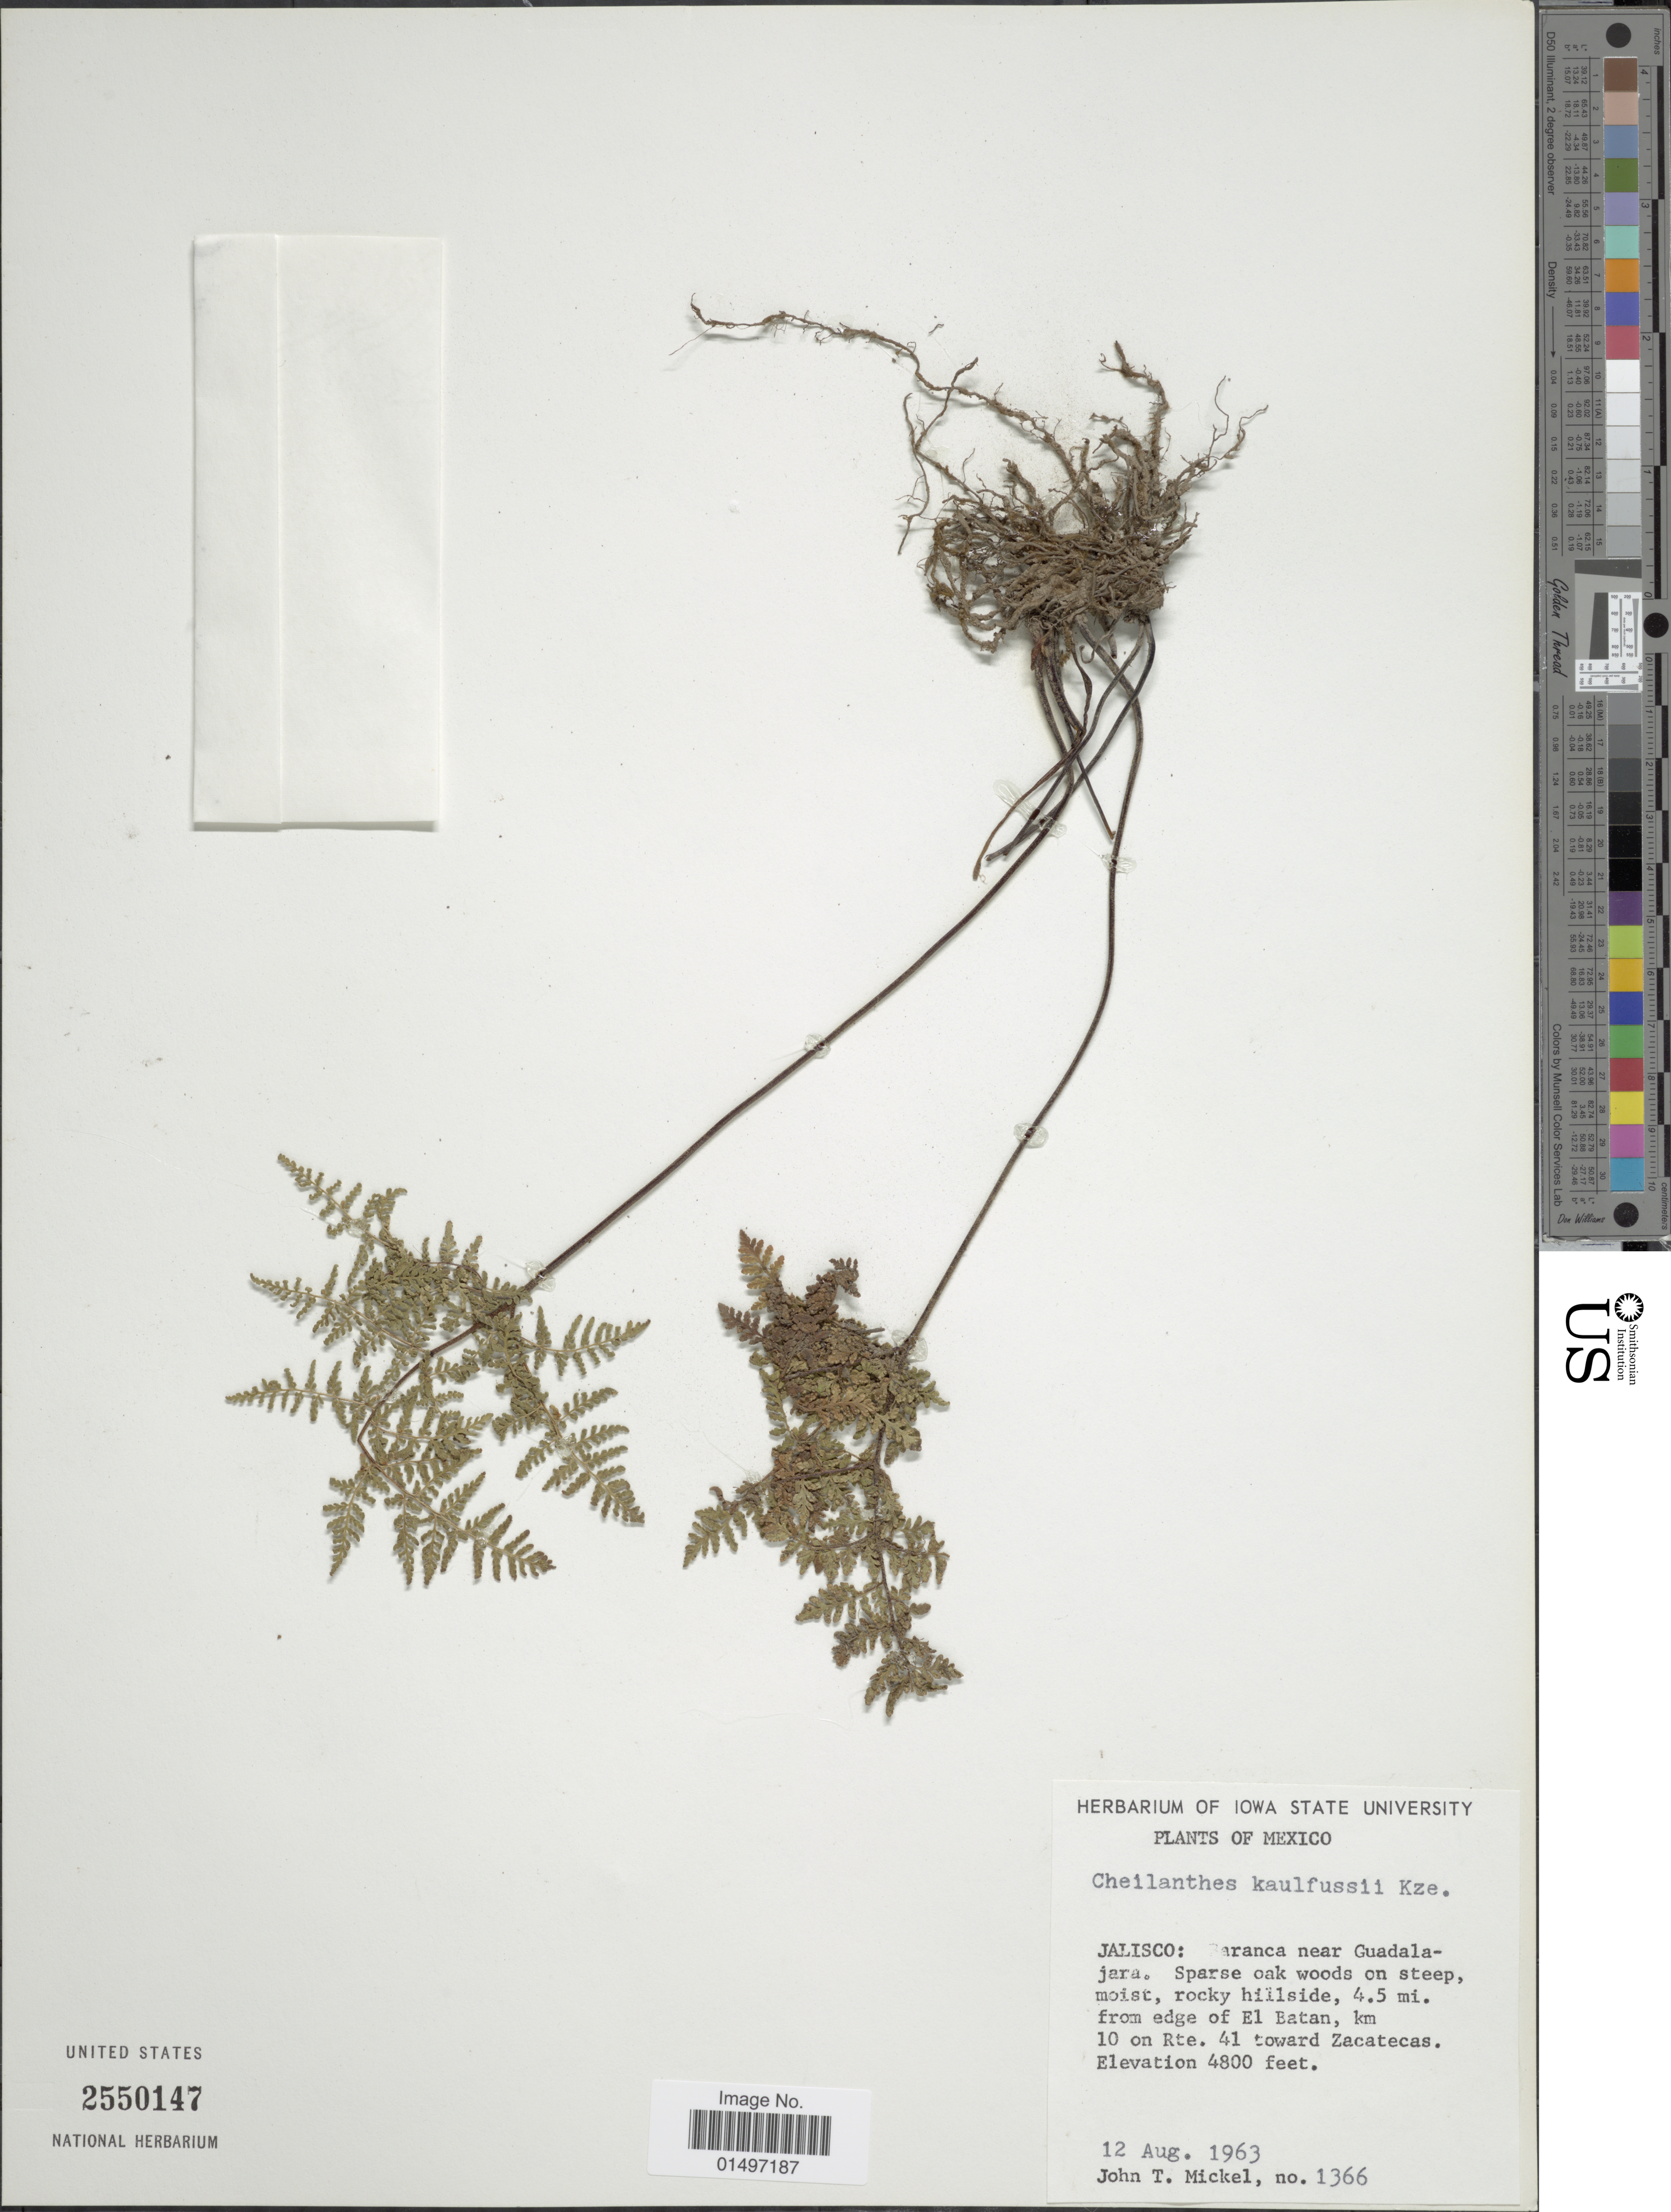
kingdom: Plantae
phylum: Tracheophyta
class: Polypodiopsida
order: Polypodiales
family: Pteridaceae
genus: Gaga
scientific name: Gaga kaulfussii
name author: (Kunze) Fay W. Li & Windham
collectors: J. T. Mickel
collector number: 1366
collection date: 1963-08-12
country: Mexico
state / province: Jalisco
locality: Mexico, Garanca near Guadalajara, Sparse oak woods on steep, moist, rocky hillside, 4.5 mi. from edge of El Batan, km 10 on Rte. 41 toward Zacatecas.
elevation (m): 1463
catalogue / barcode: US 2550147